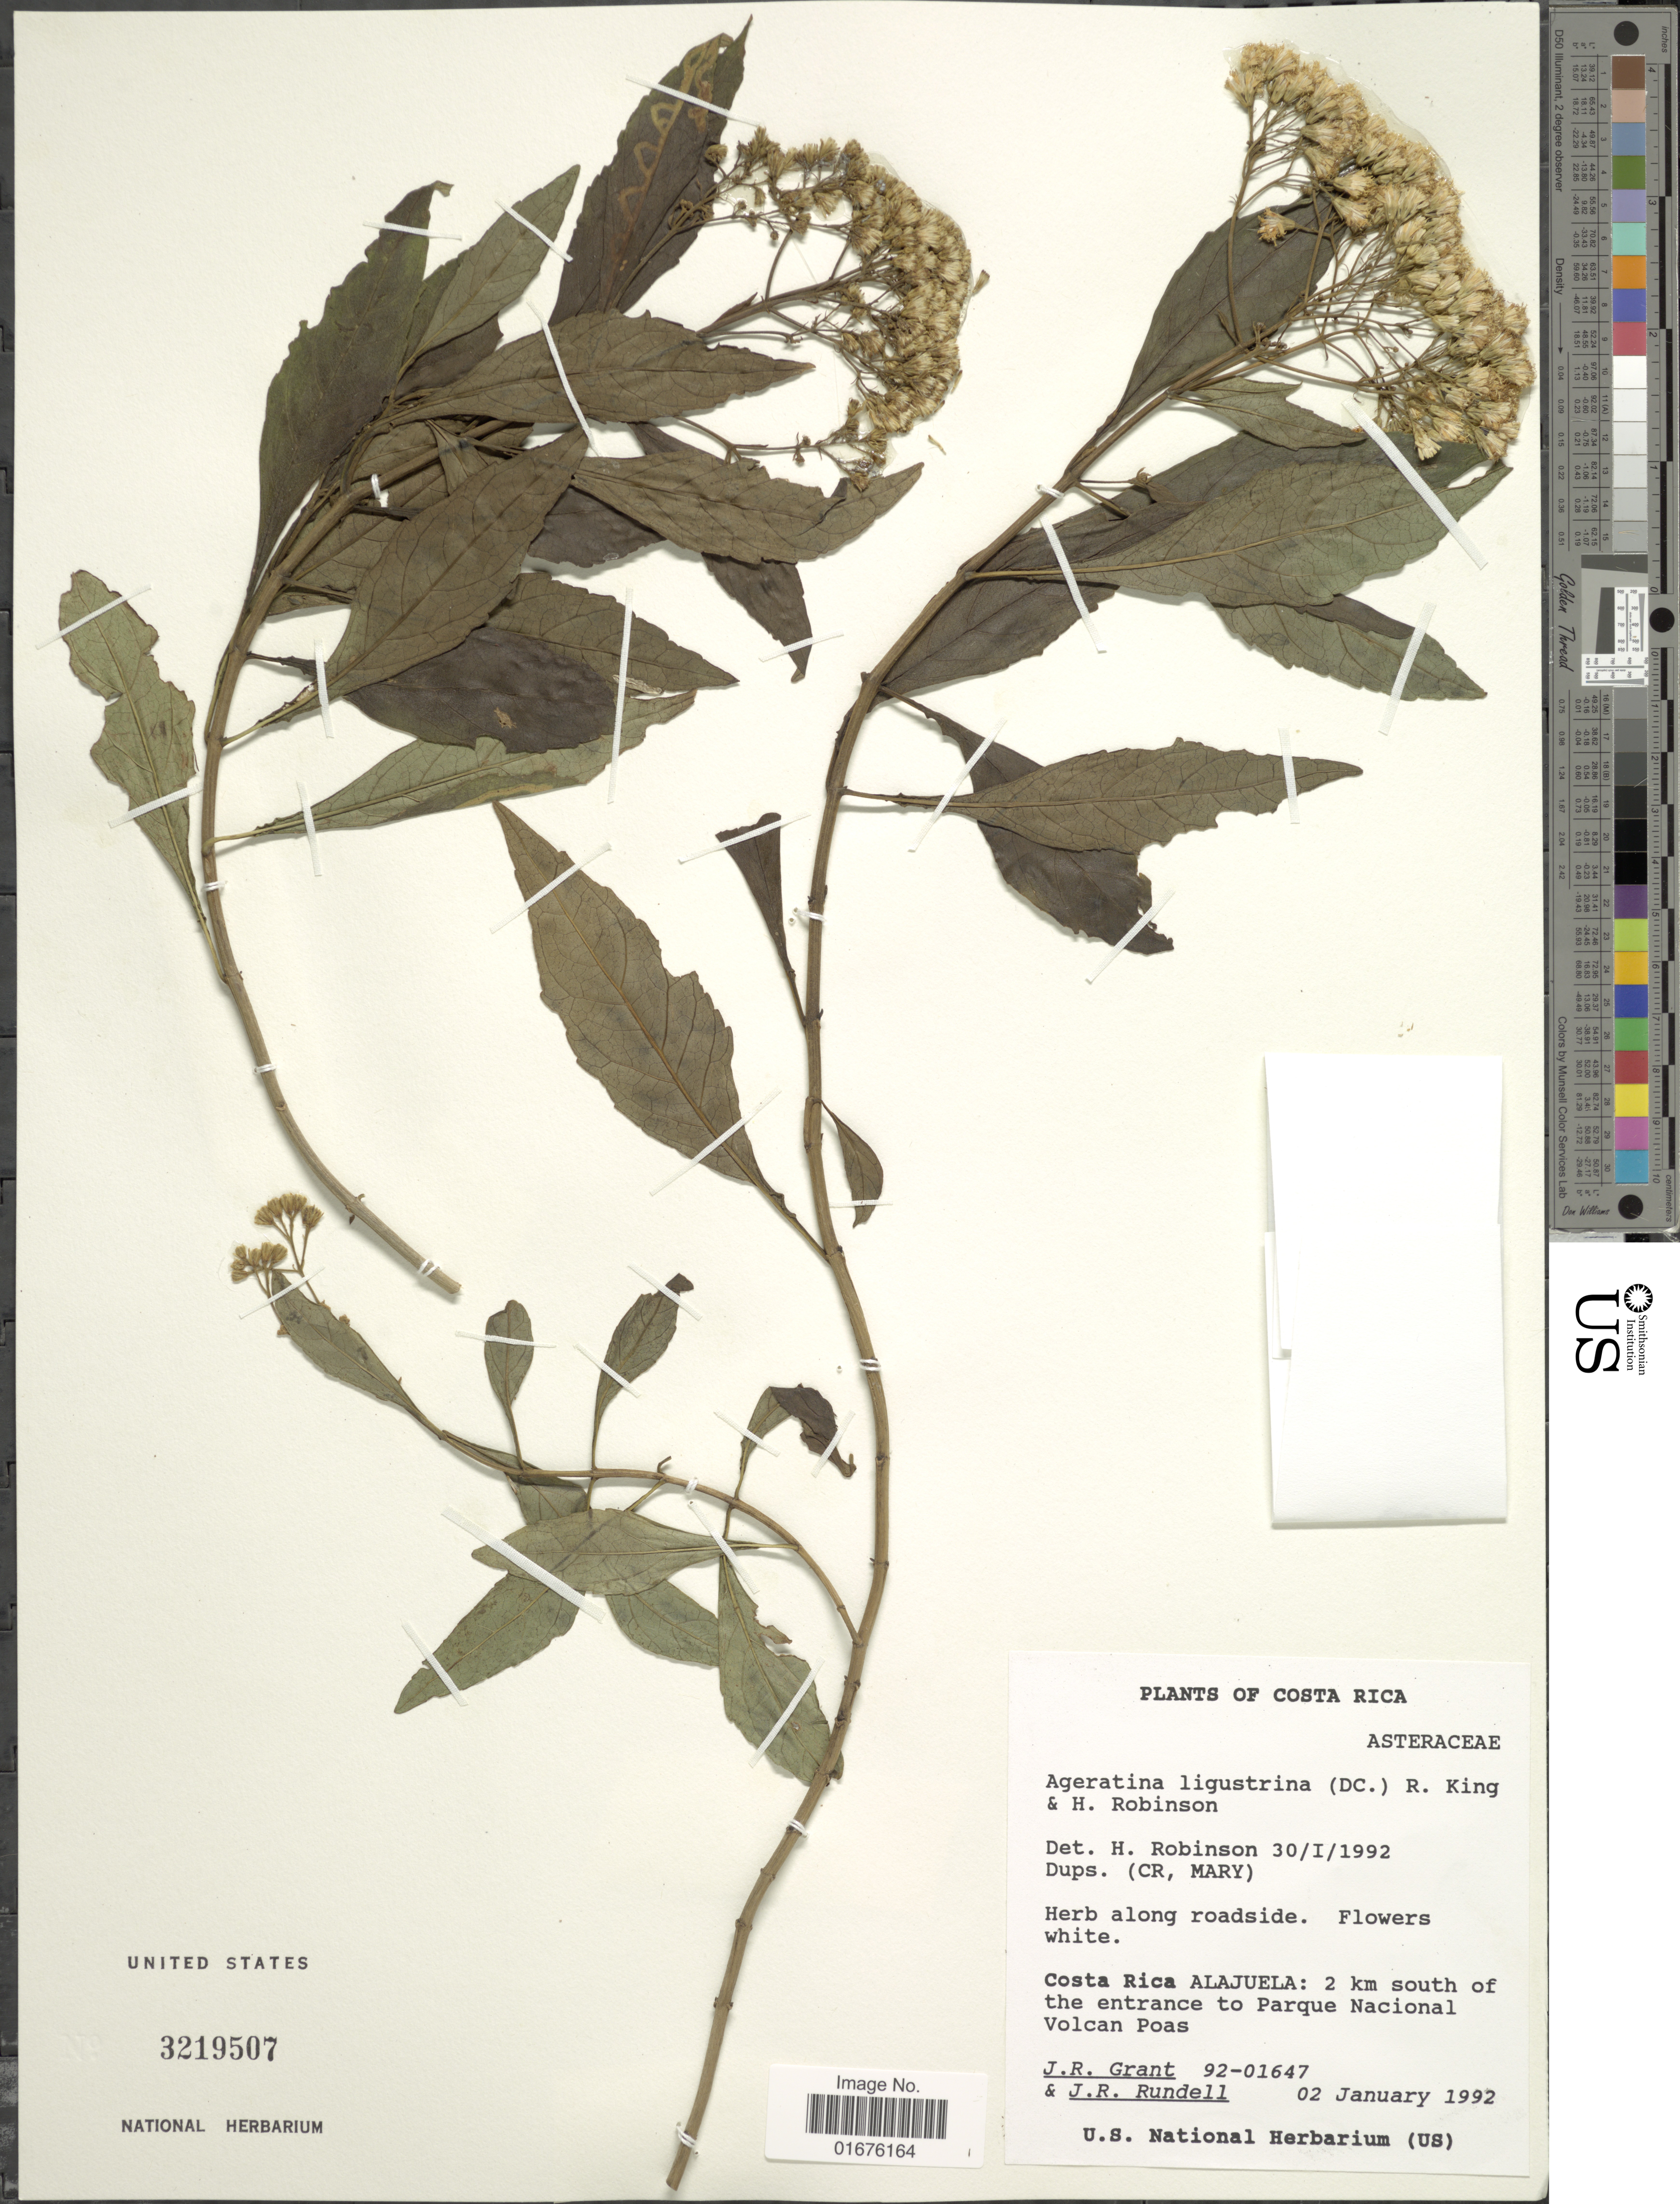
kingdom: Plantae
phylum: Tracheophyta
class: Magnoliopsida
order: Asterales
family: Asteraceae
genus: Ageratina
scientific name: Ageratina ligustrina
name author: (DC.) R.M. King & H. Rob.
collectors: J. Grant & J. R. Rundell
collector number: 92-01647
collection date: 1992-01-02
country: Costa Rica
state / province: Alajuela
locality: Herb along roadside, 2 km south of the entrance to Parque Nacional Volcan Poas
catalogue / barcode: US 3219507